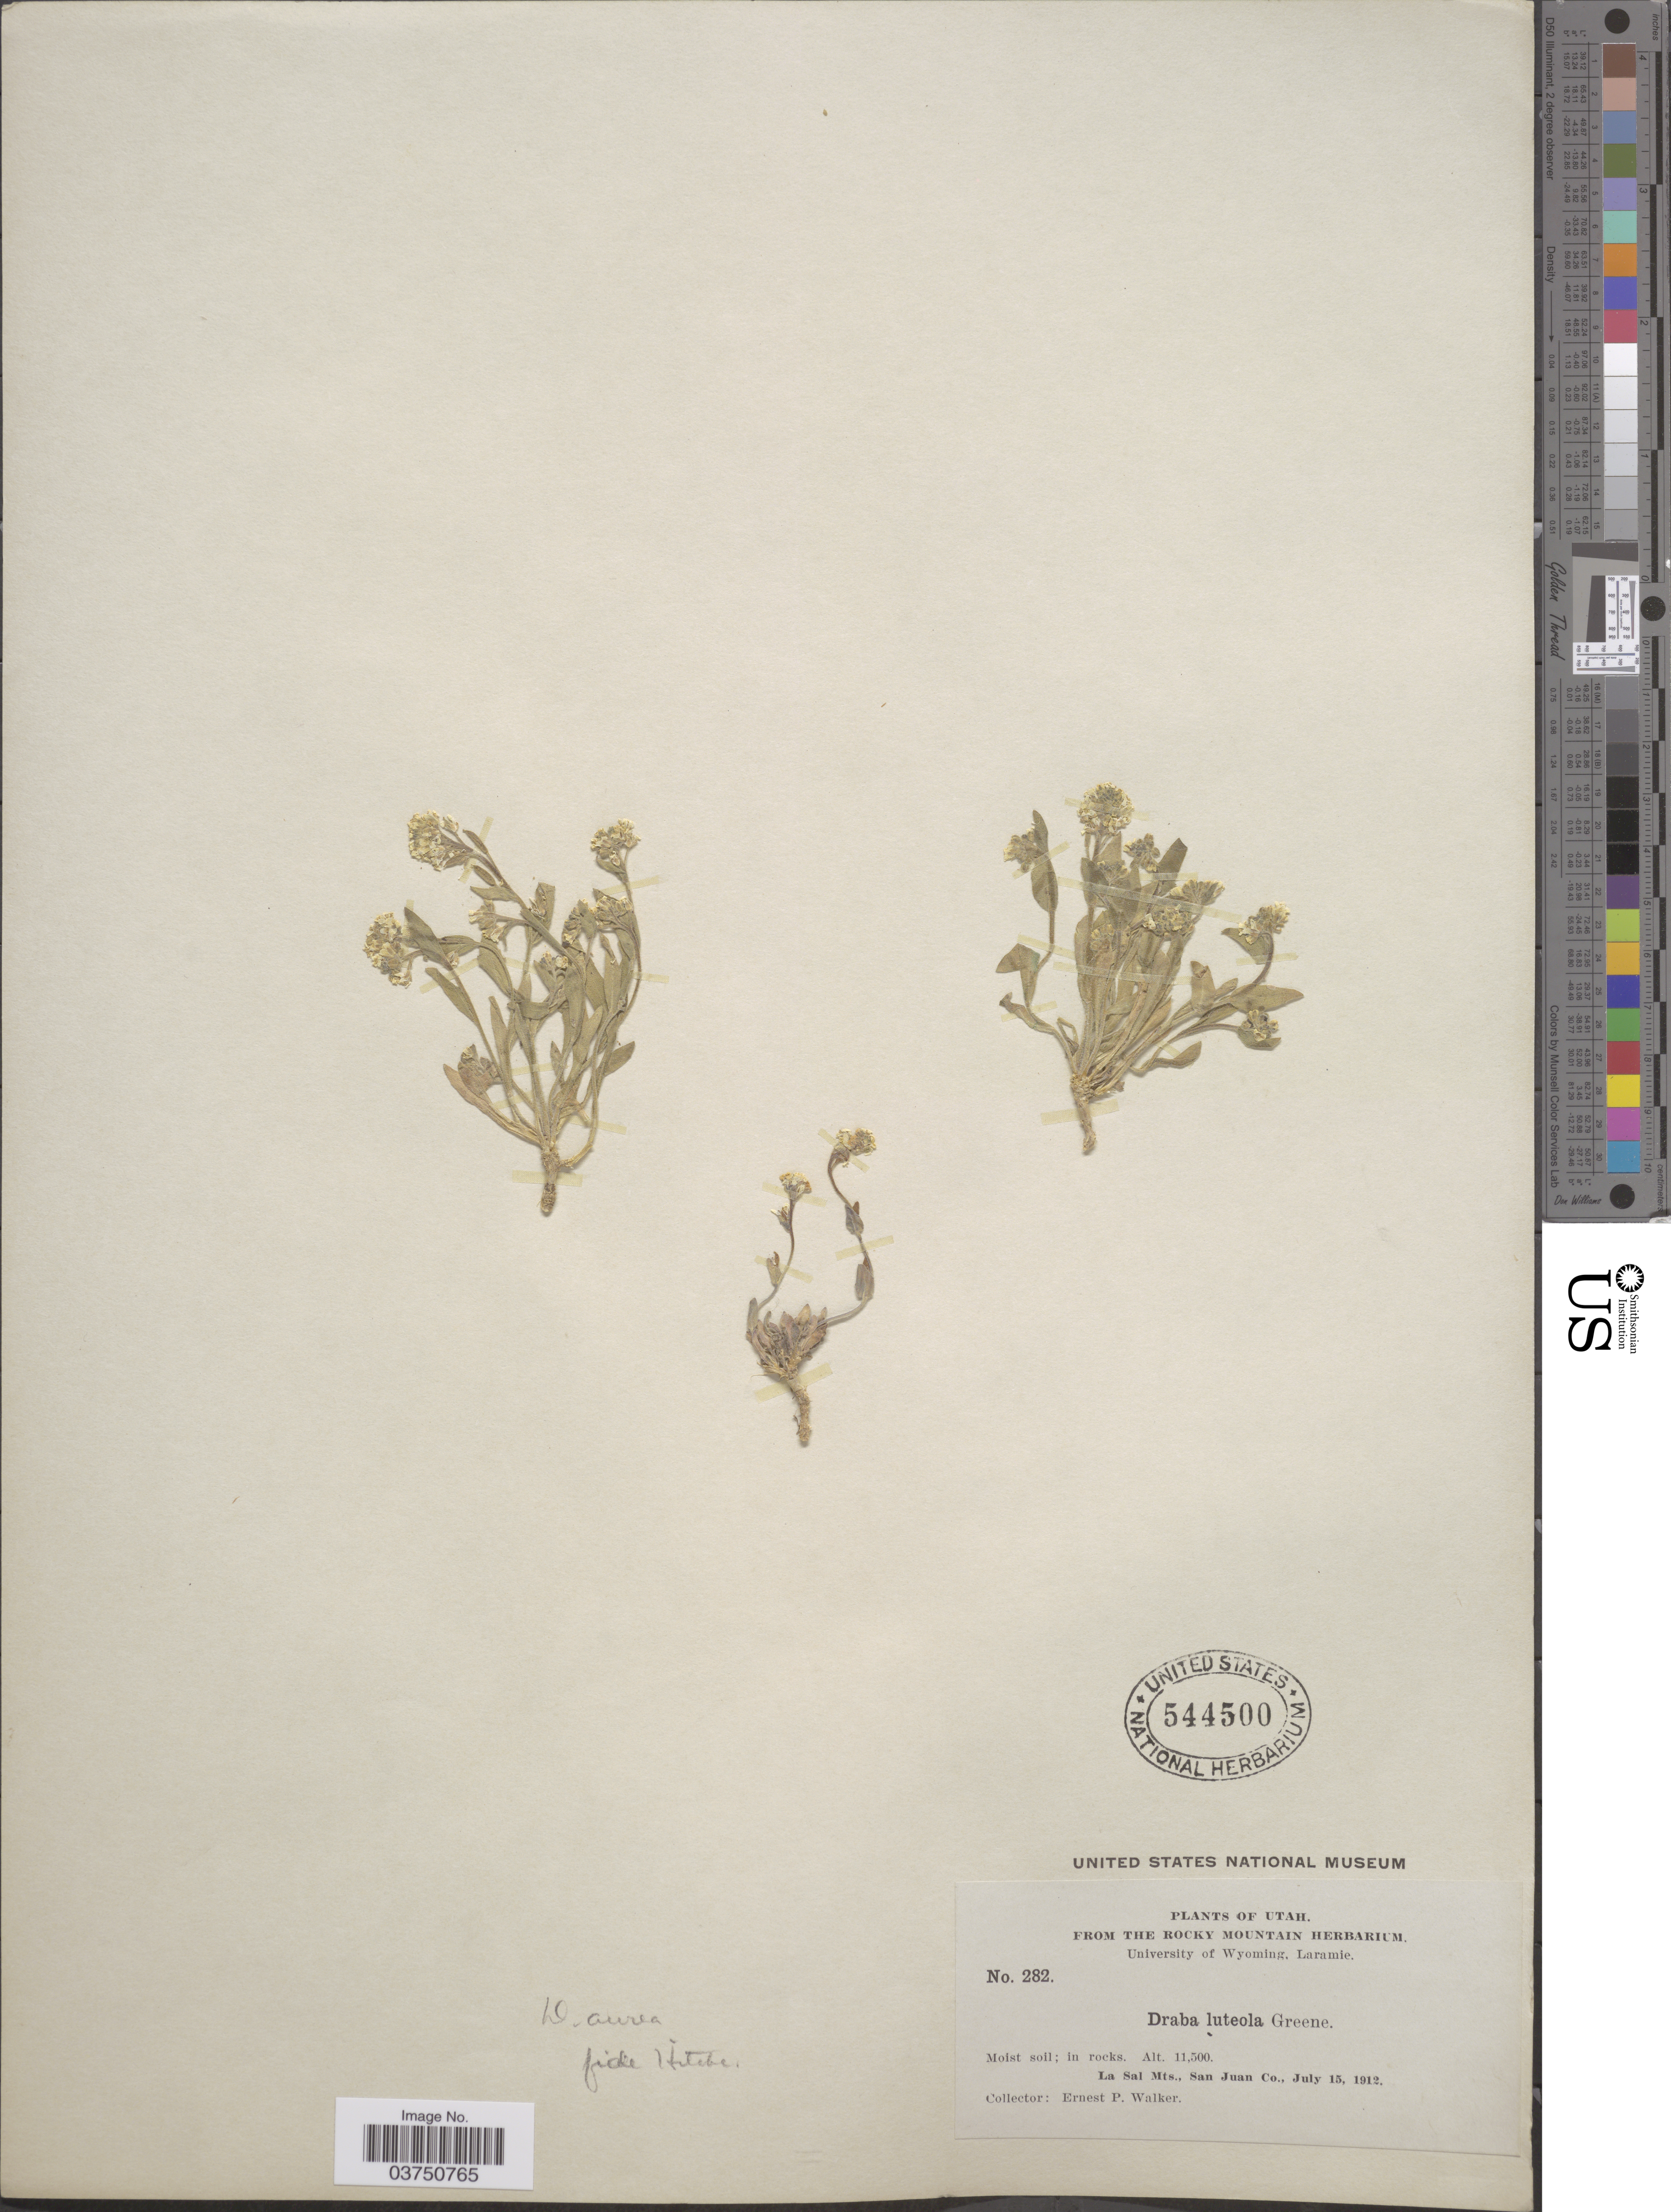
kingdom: Plantae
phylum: Tracheophyta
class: Magnoliopsida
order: Brassicales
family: Brassicaceae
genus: Draba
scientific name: Draba aurea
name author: Vahl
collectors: E. P. Walker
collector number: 282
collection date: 1912-07-15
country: United States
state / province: Utah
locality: Moist soil; in rocks. La Sal Mts., San Juan Co.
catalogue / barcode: US 544500